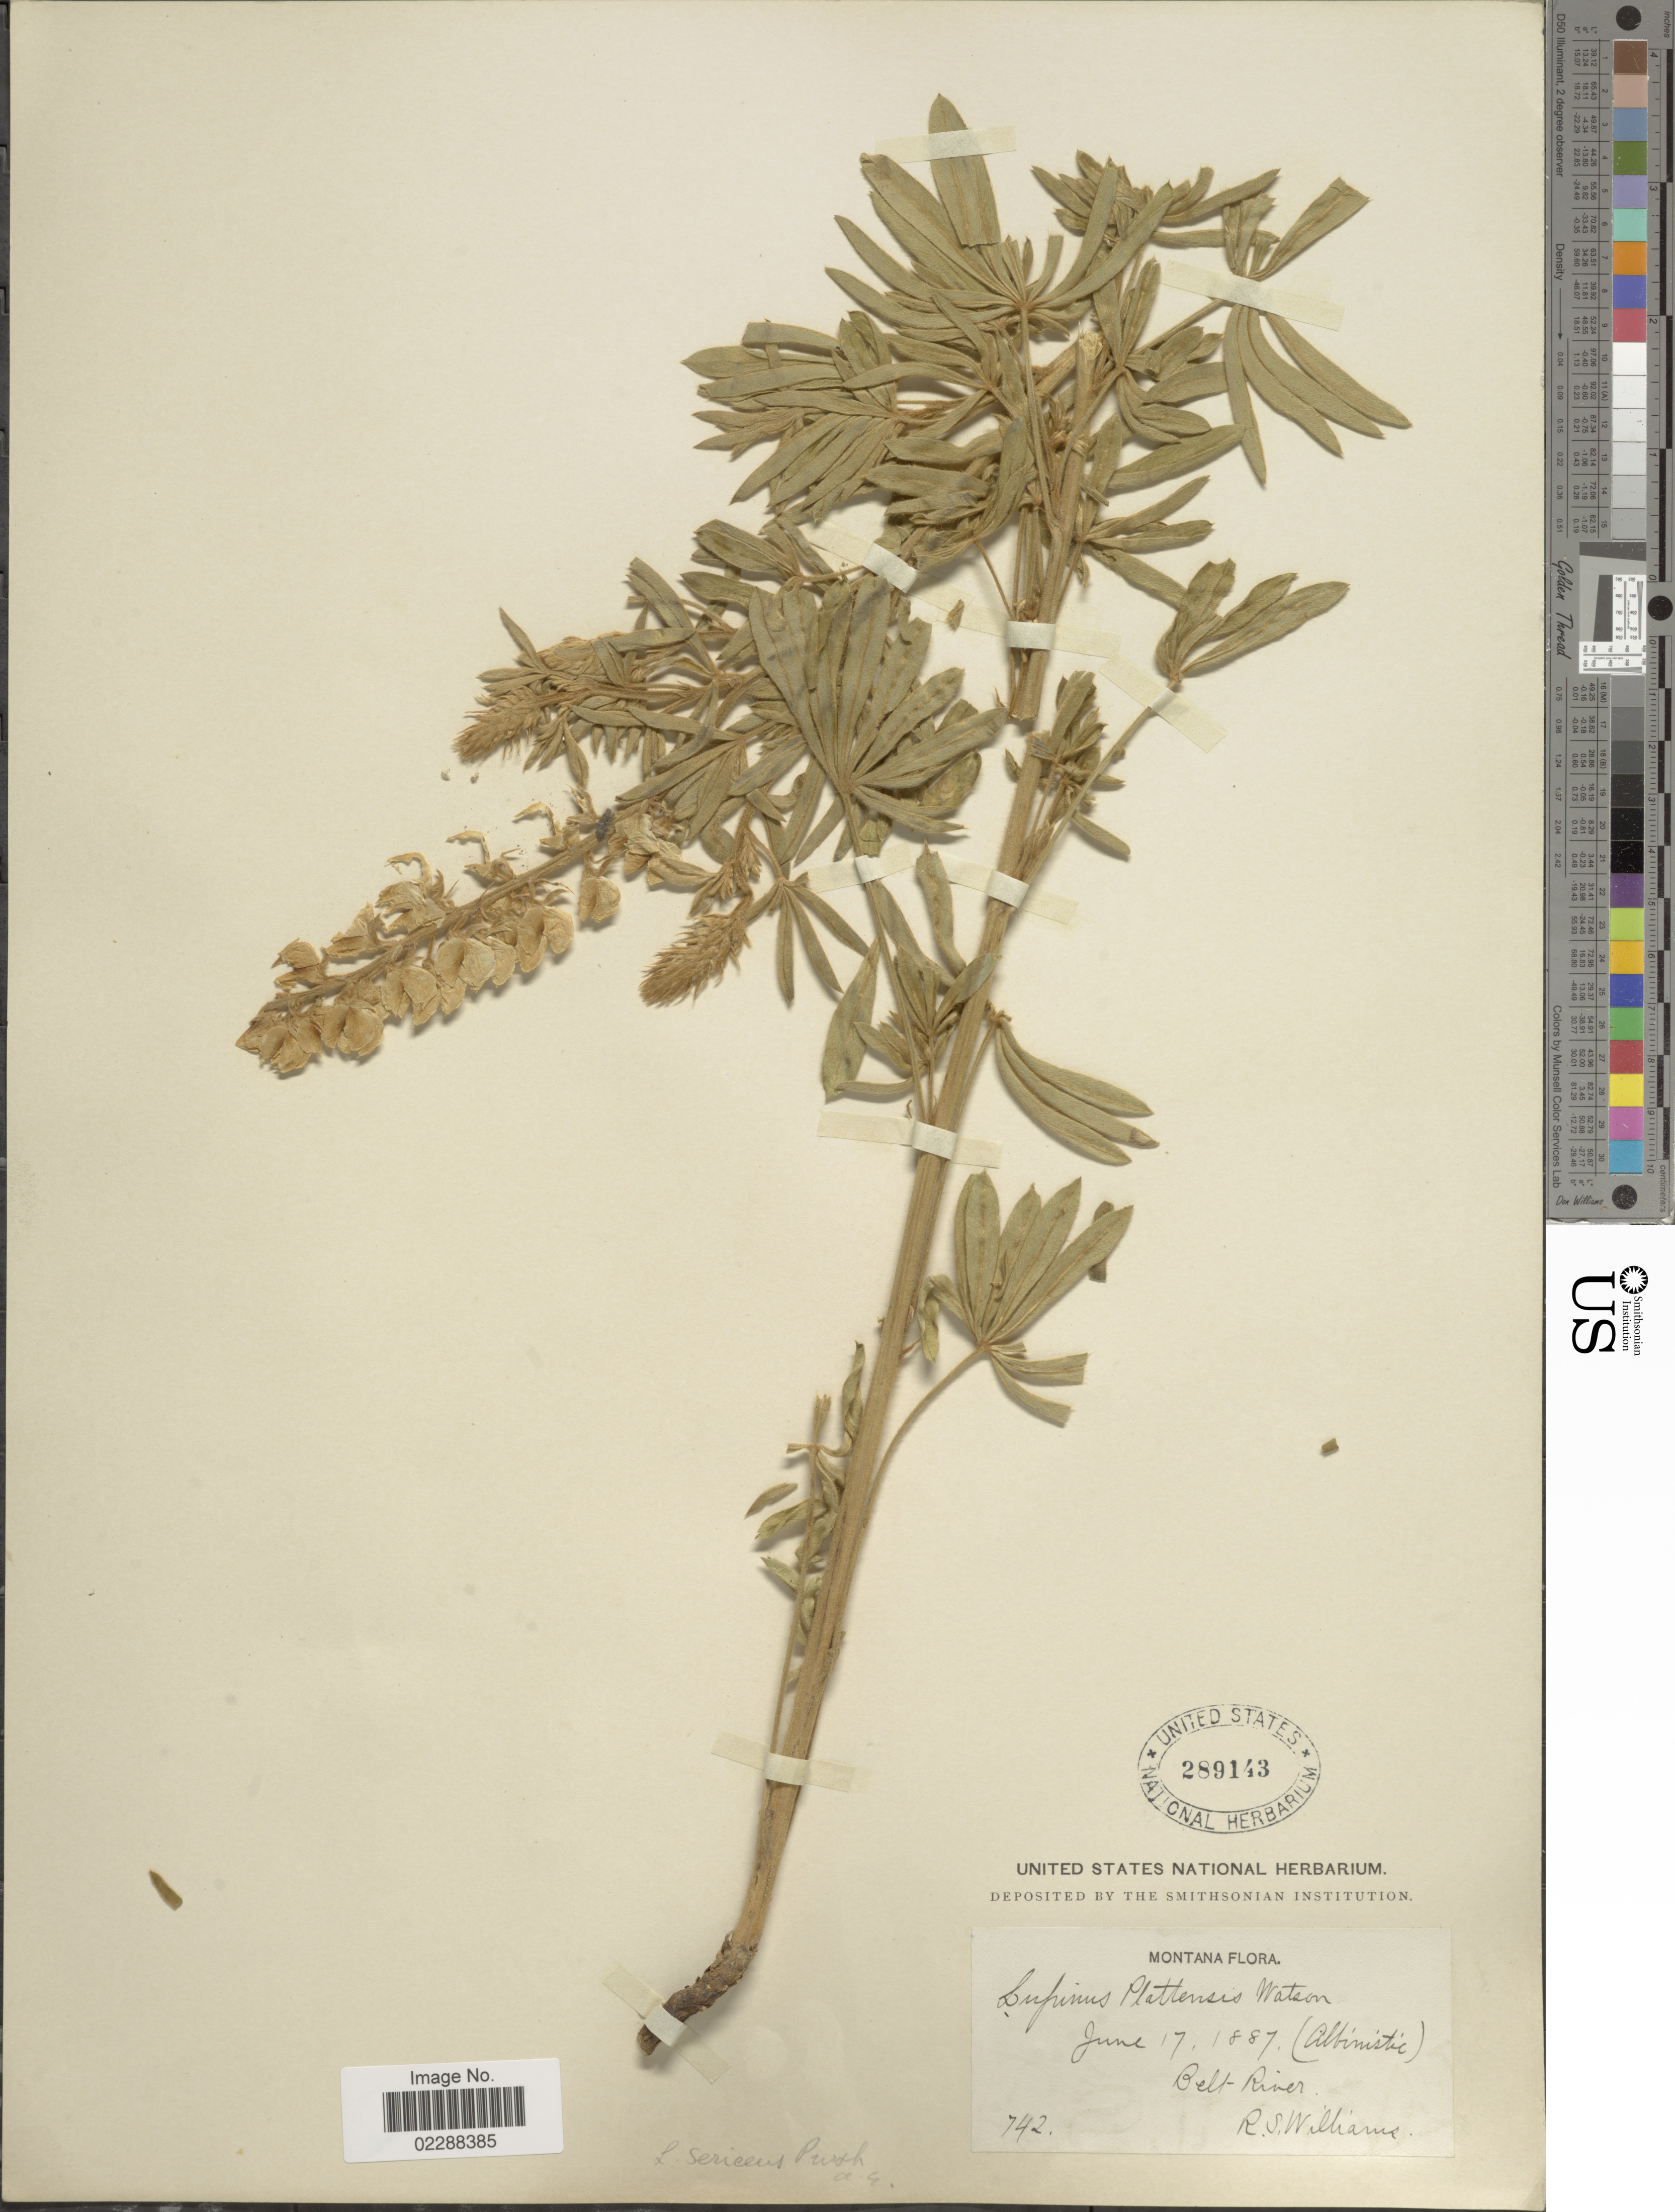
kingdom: Plantae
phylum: Tracheophyta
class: Magnoliopsida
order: Fabales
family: Fabaceae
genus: Lupinus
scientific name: Lupinus sp.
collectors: R. S. Williams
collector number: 742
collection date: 1887-06-17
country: United States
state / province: Montana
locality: Belt River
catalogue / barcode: US 289143